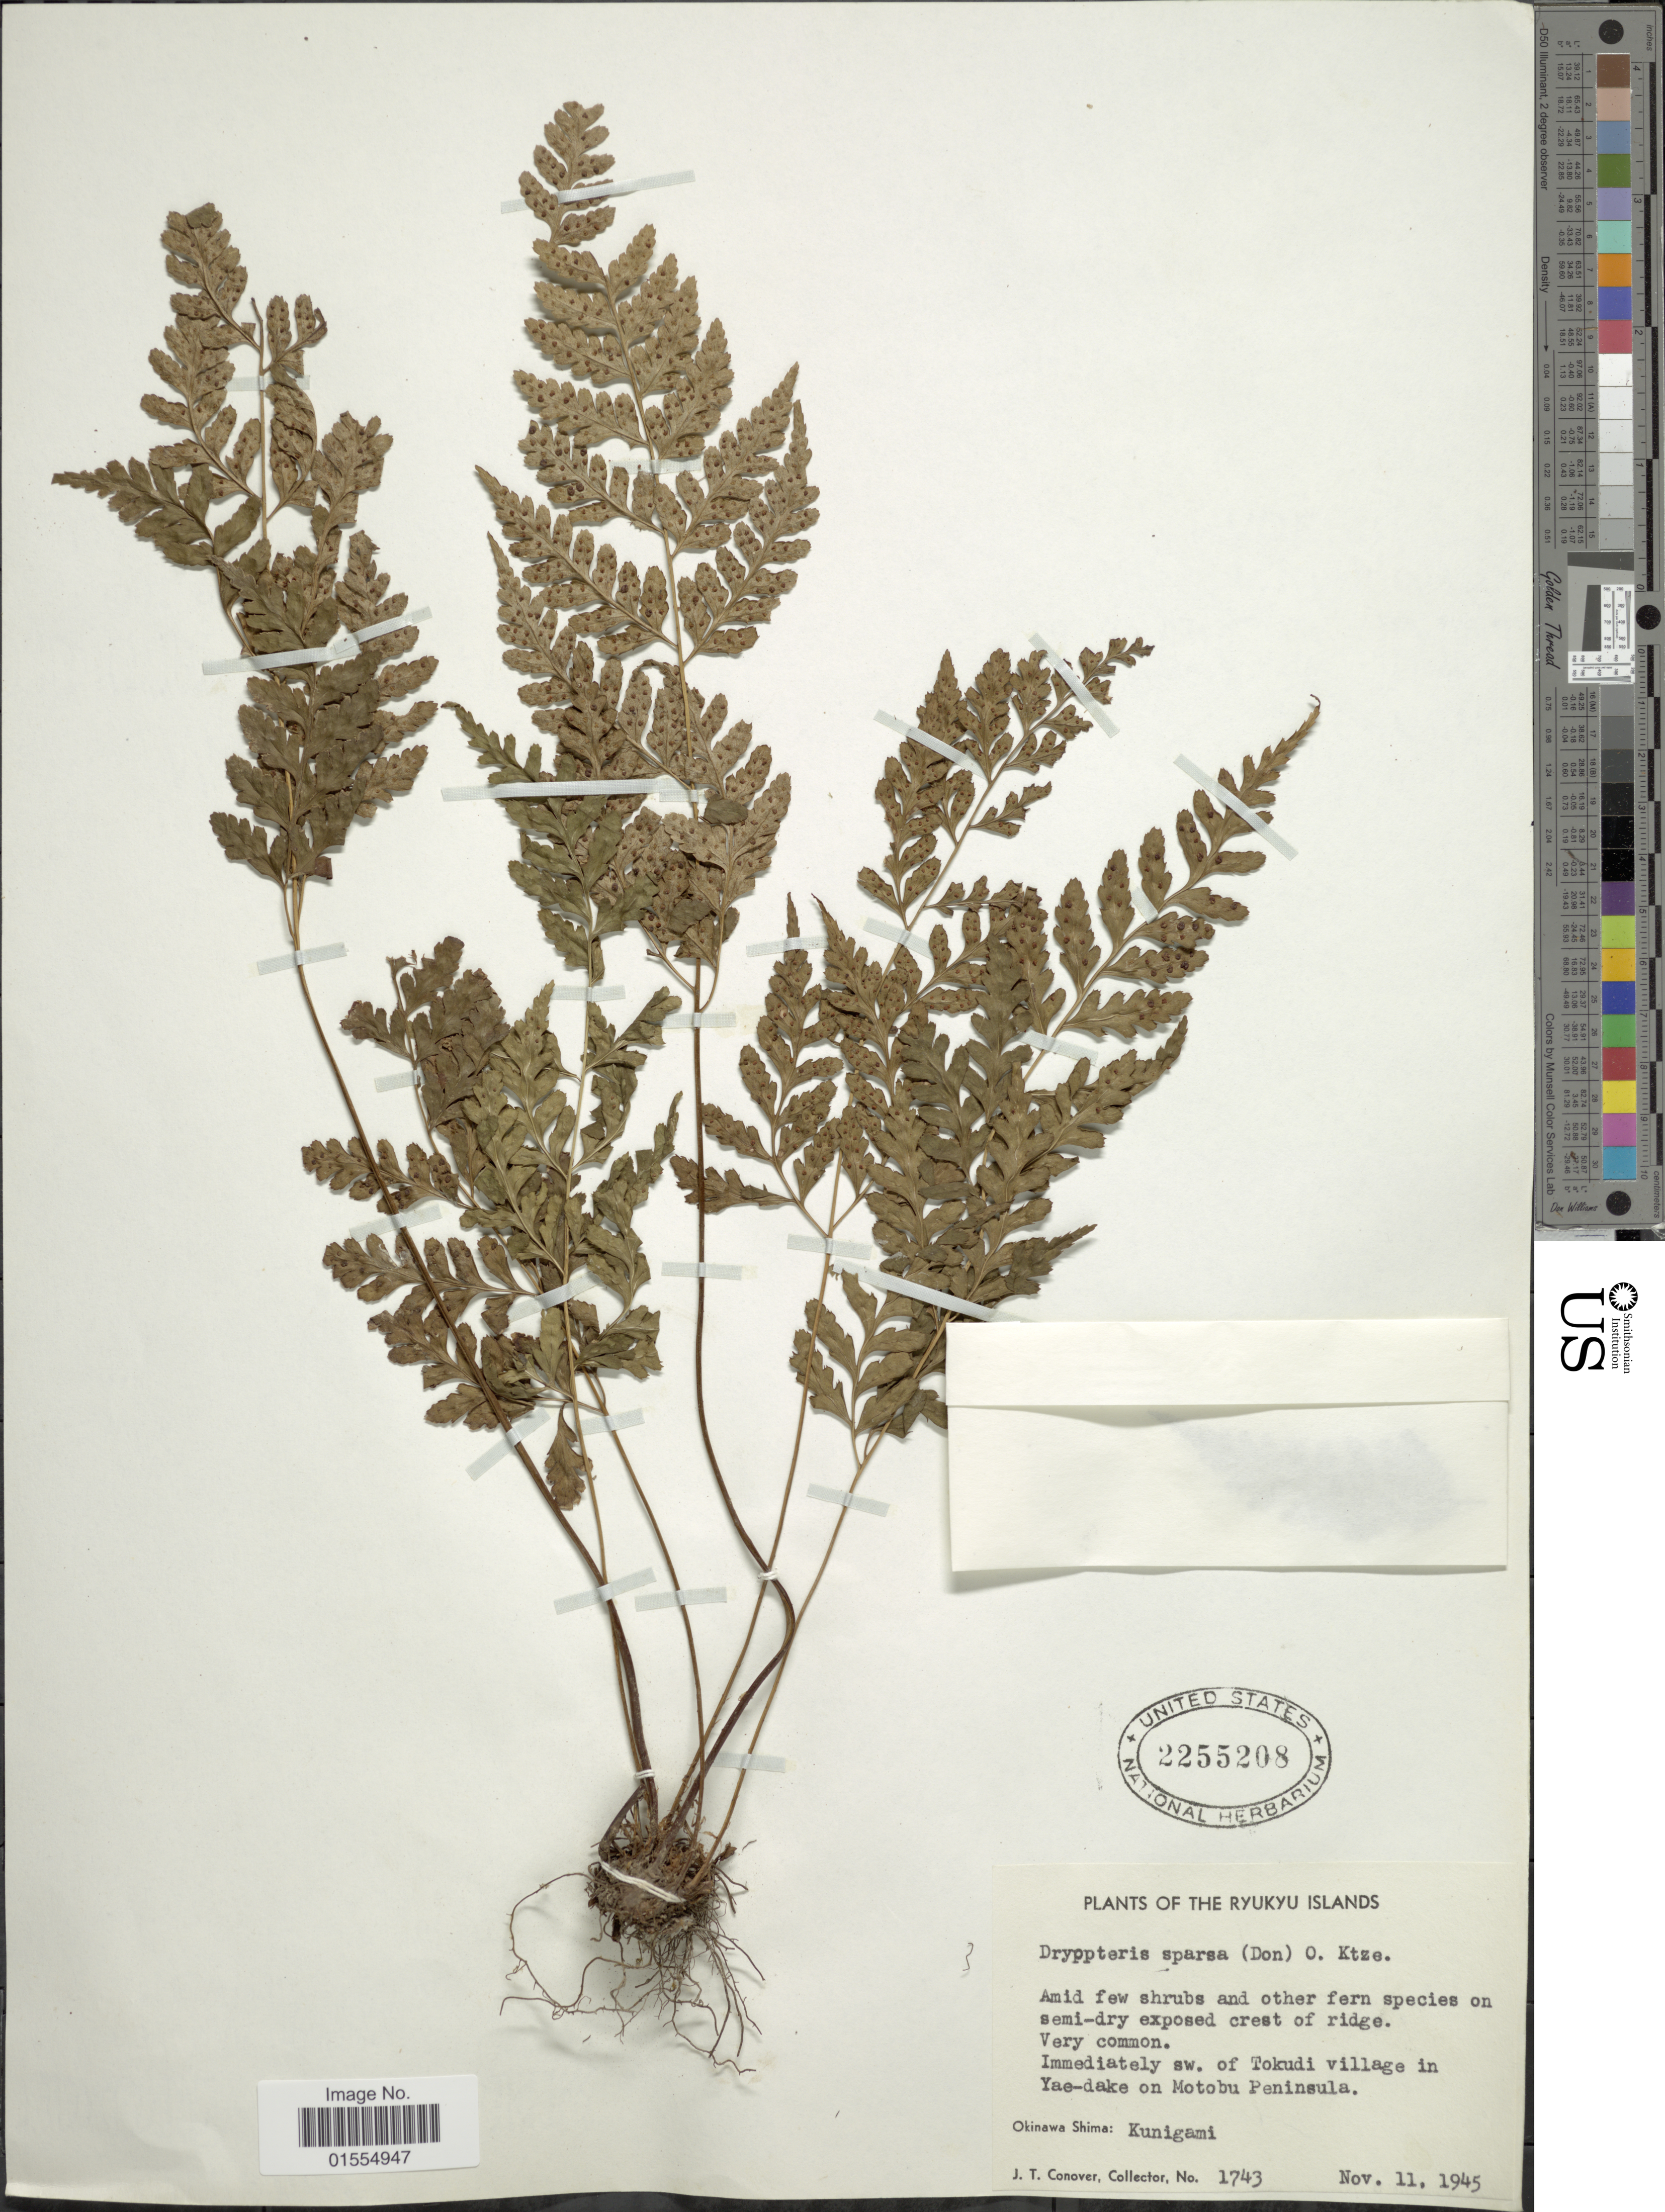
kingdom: Plantae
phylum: Tracheophyta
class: Polypodiopsida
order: Polypodiales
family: Dryopteridaceae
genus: Dryopteris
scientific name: Dryopteris sparsa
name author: (D. Don) Kuntze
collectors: J. T. Conover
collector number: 1743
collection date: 1945-11-11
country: Japan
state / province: Okinawa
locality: Ryukyu Islands, immediately sw. of Tokudi village in Yae-dake on Motobu Peninsula, Okinawa Shima: Kunigami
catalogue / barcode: US 2255208